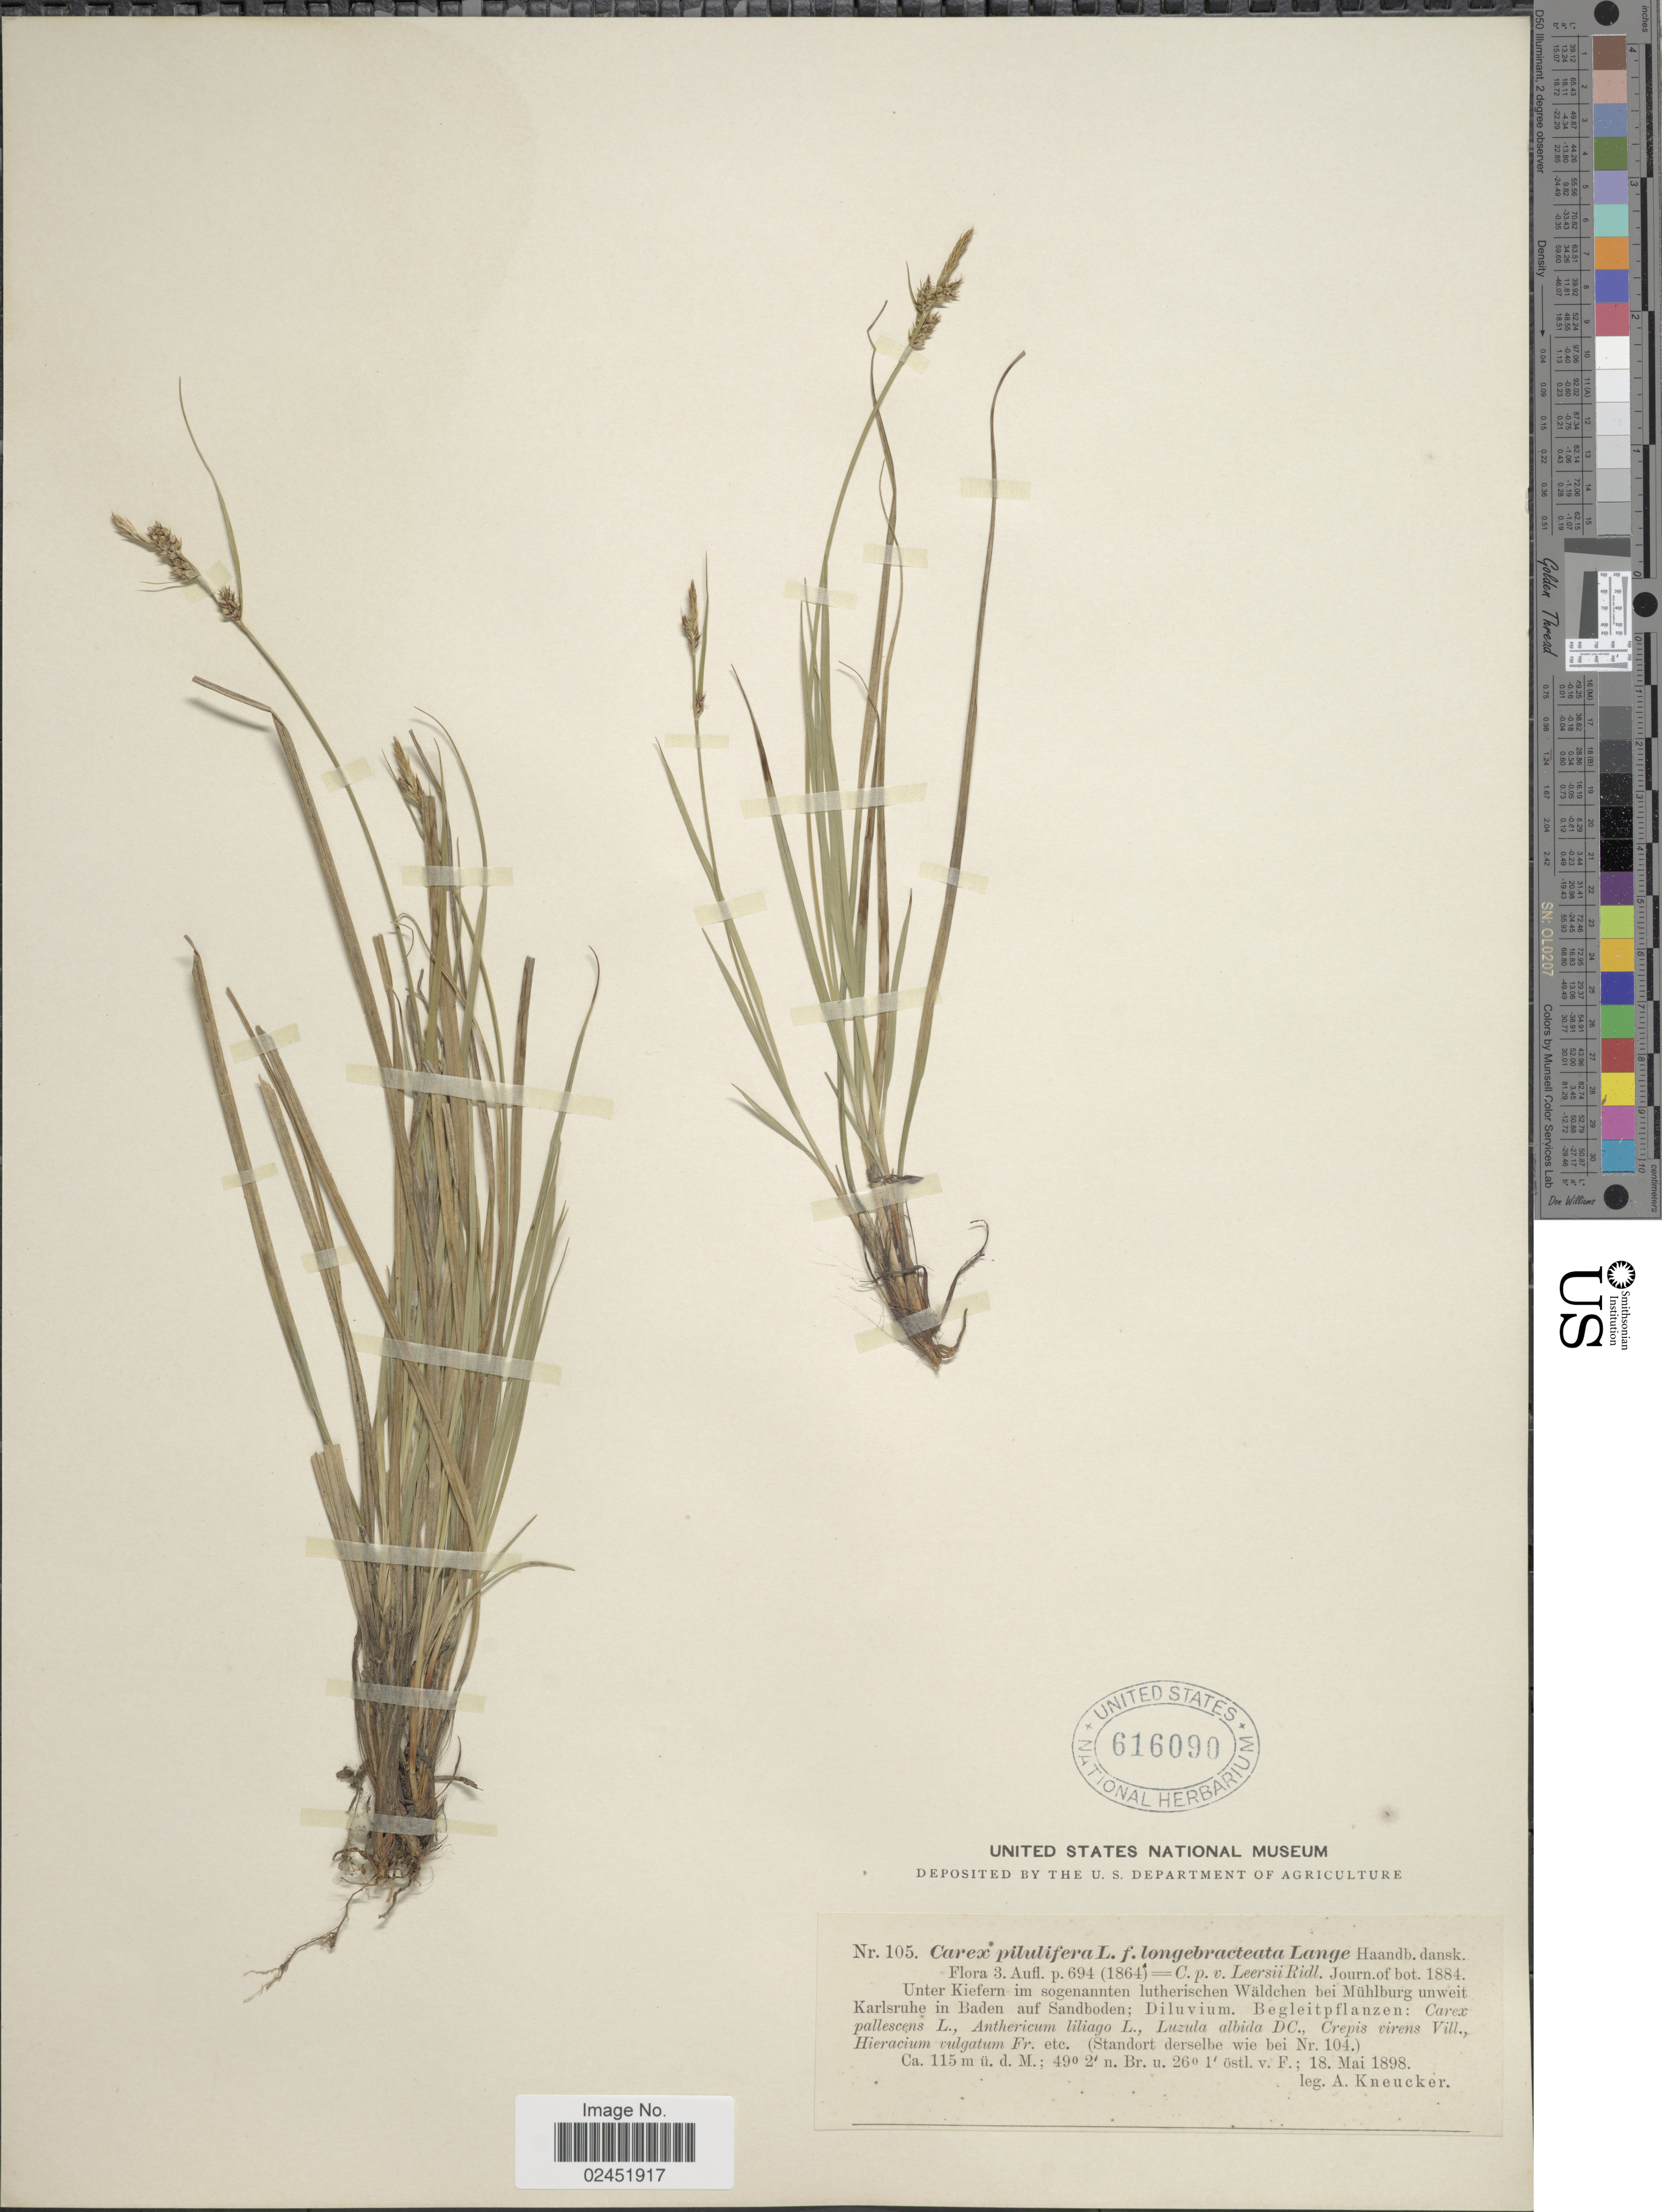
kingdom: Plantae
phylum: Tracheophyta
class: Liliopsida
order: Poales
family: Cyperaceae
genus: Carex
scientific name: Carex pilulifera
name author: L.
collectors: A. Kneucker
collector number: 105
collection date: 1898-05-18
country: Germany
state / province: Baden-Württemberg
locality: Unter Kiefern im sogenannten lutherischen Wäldchen bei Mühlburg unweit Karlsruhe in Baden auf Sandboden; Diluvium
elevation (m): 115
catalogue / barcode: US 616090